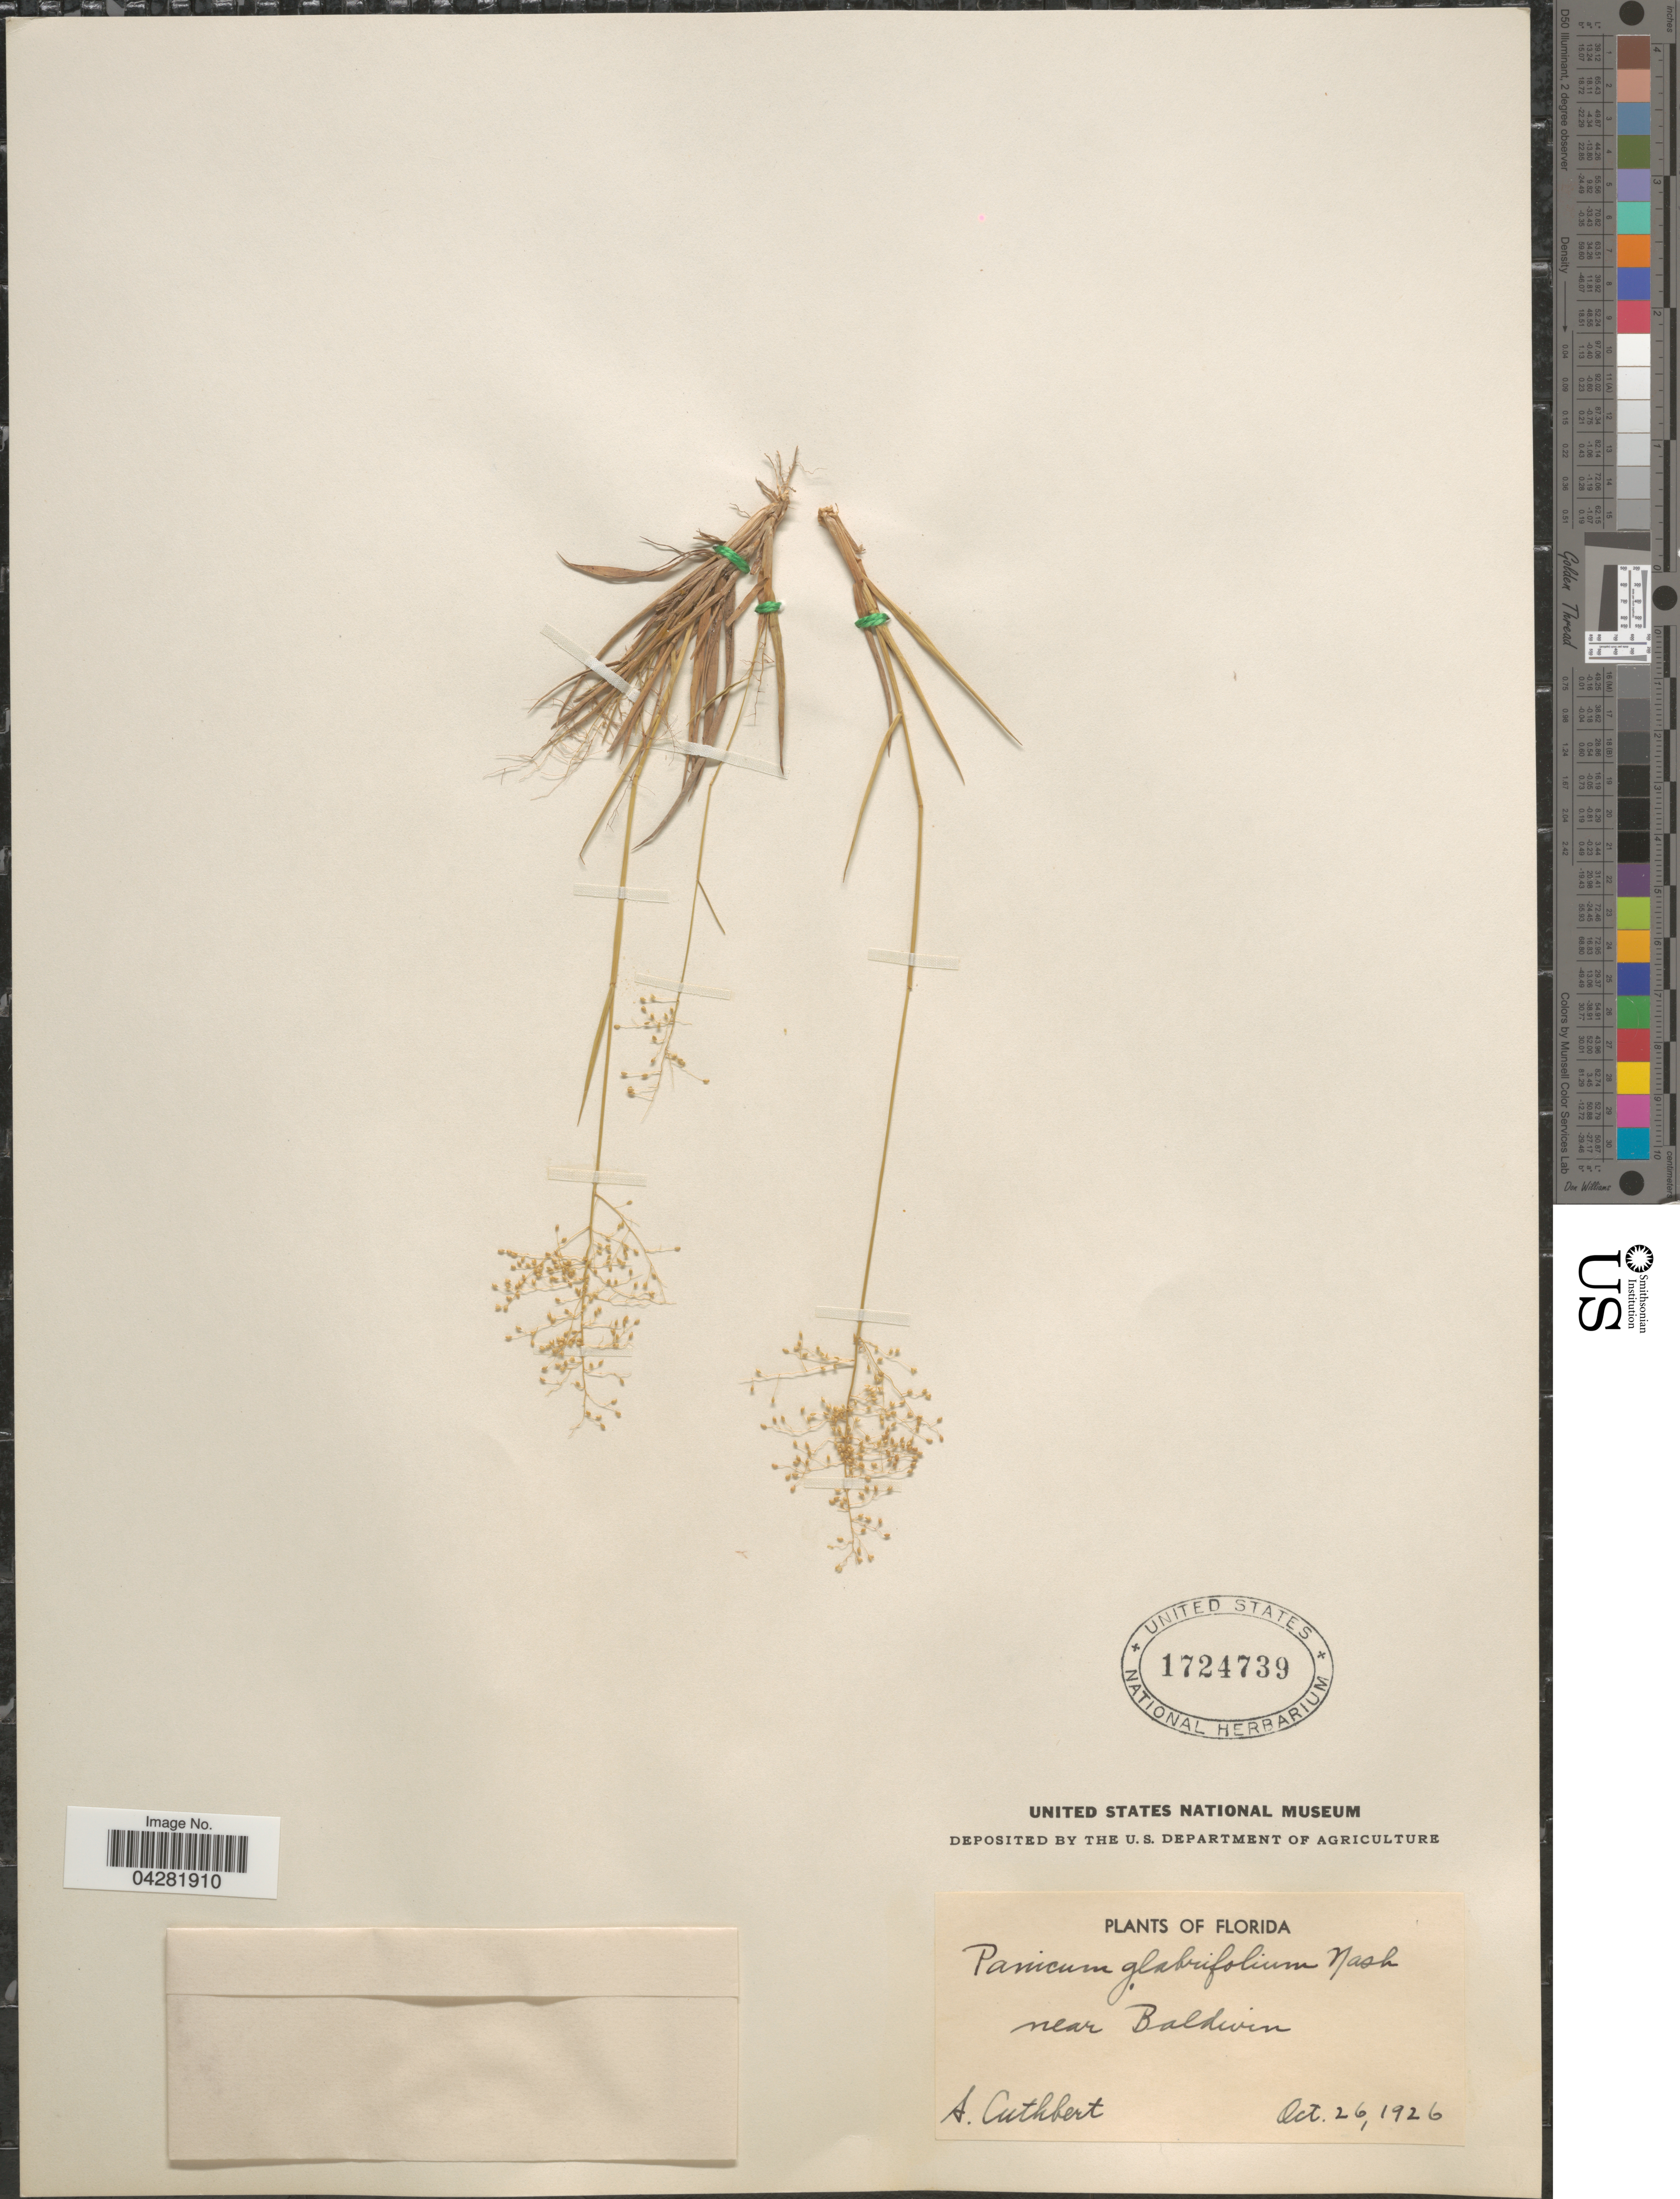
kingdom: Plantae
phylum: Tracheophyta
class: Liliopsida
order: Poales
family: Poaceae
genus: Dichanthelium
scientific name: Dichanthelium ensifolium var. ensifolium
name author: (Baldwin ex Elliot) Gould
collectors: A. Cuthbert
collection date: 1926-10-26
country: United States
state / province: Florida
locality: Near Baldwin.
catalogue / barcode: US 1724739